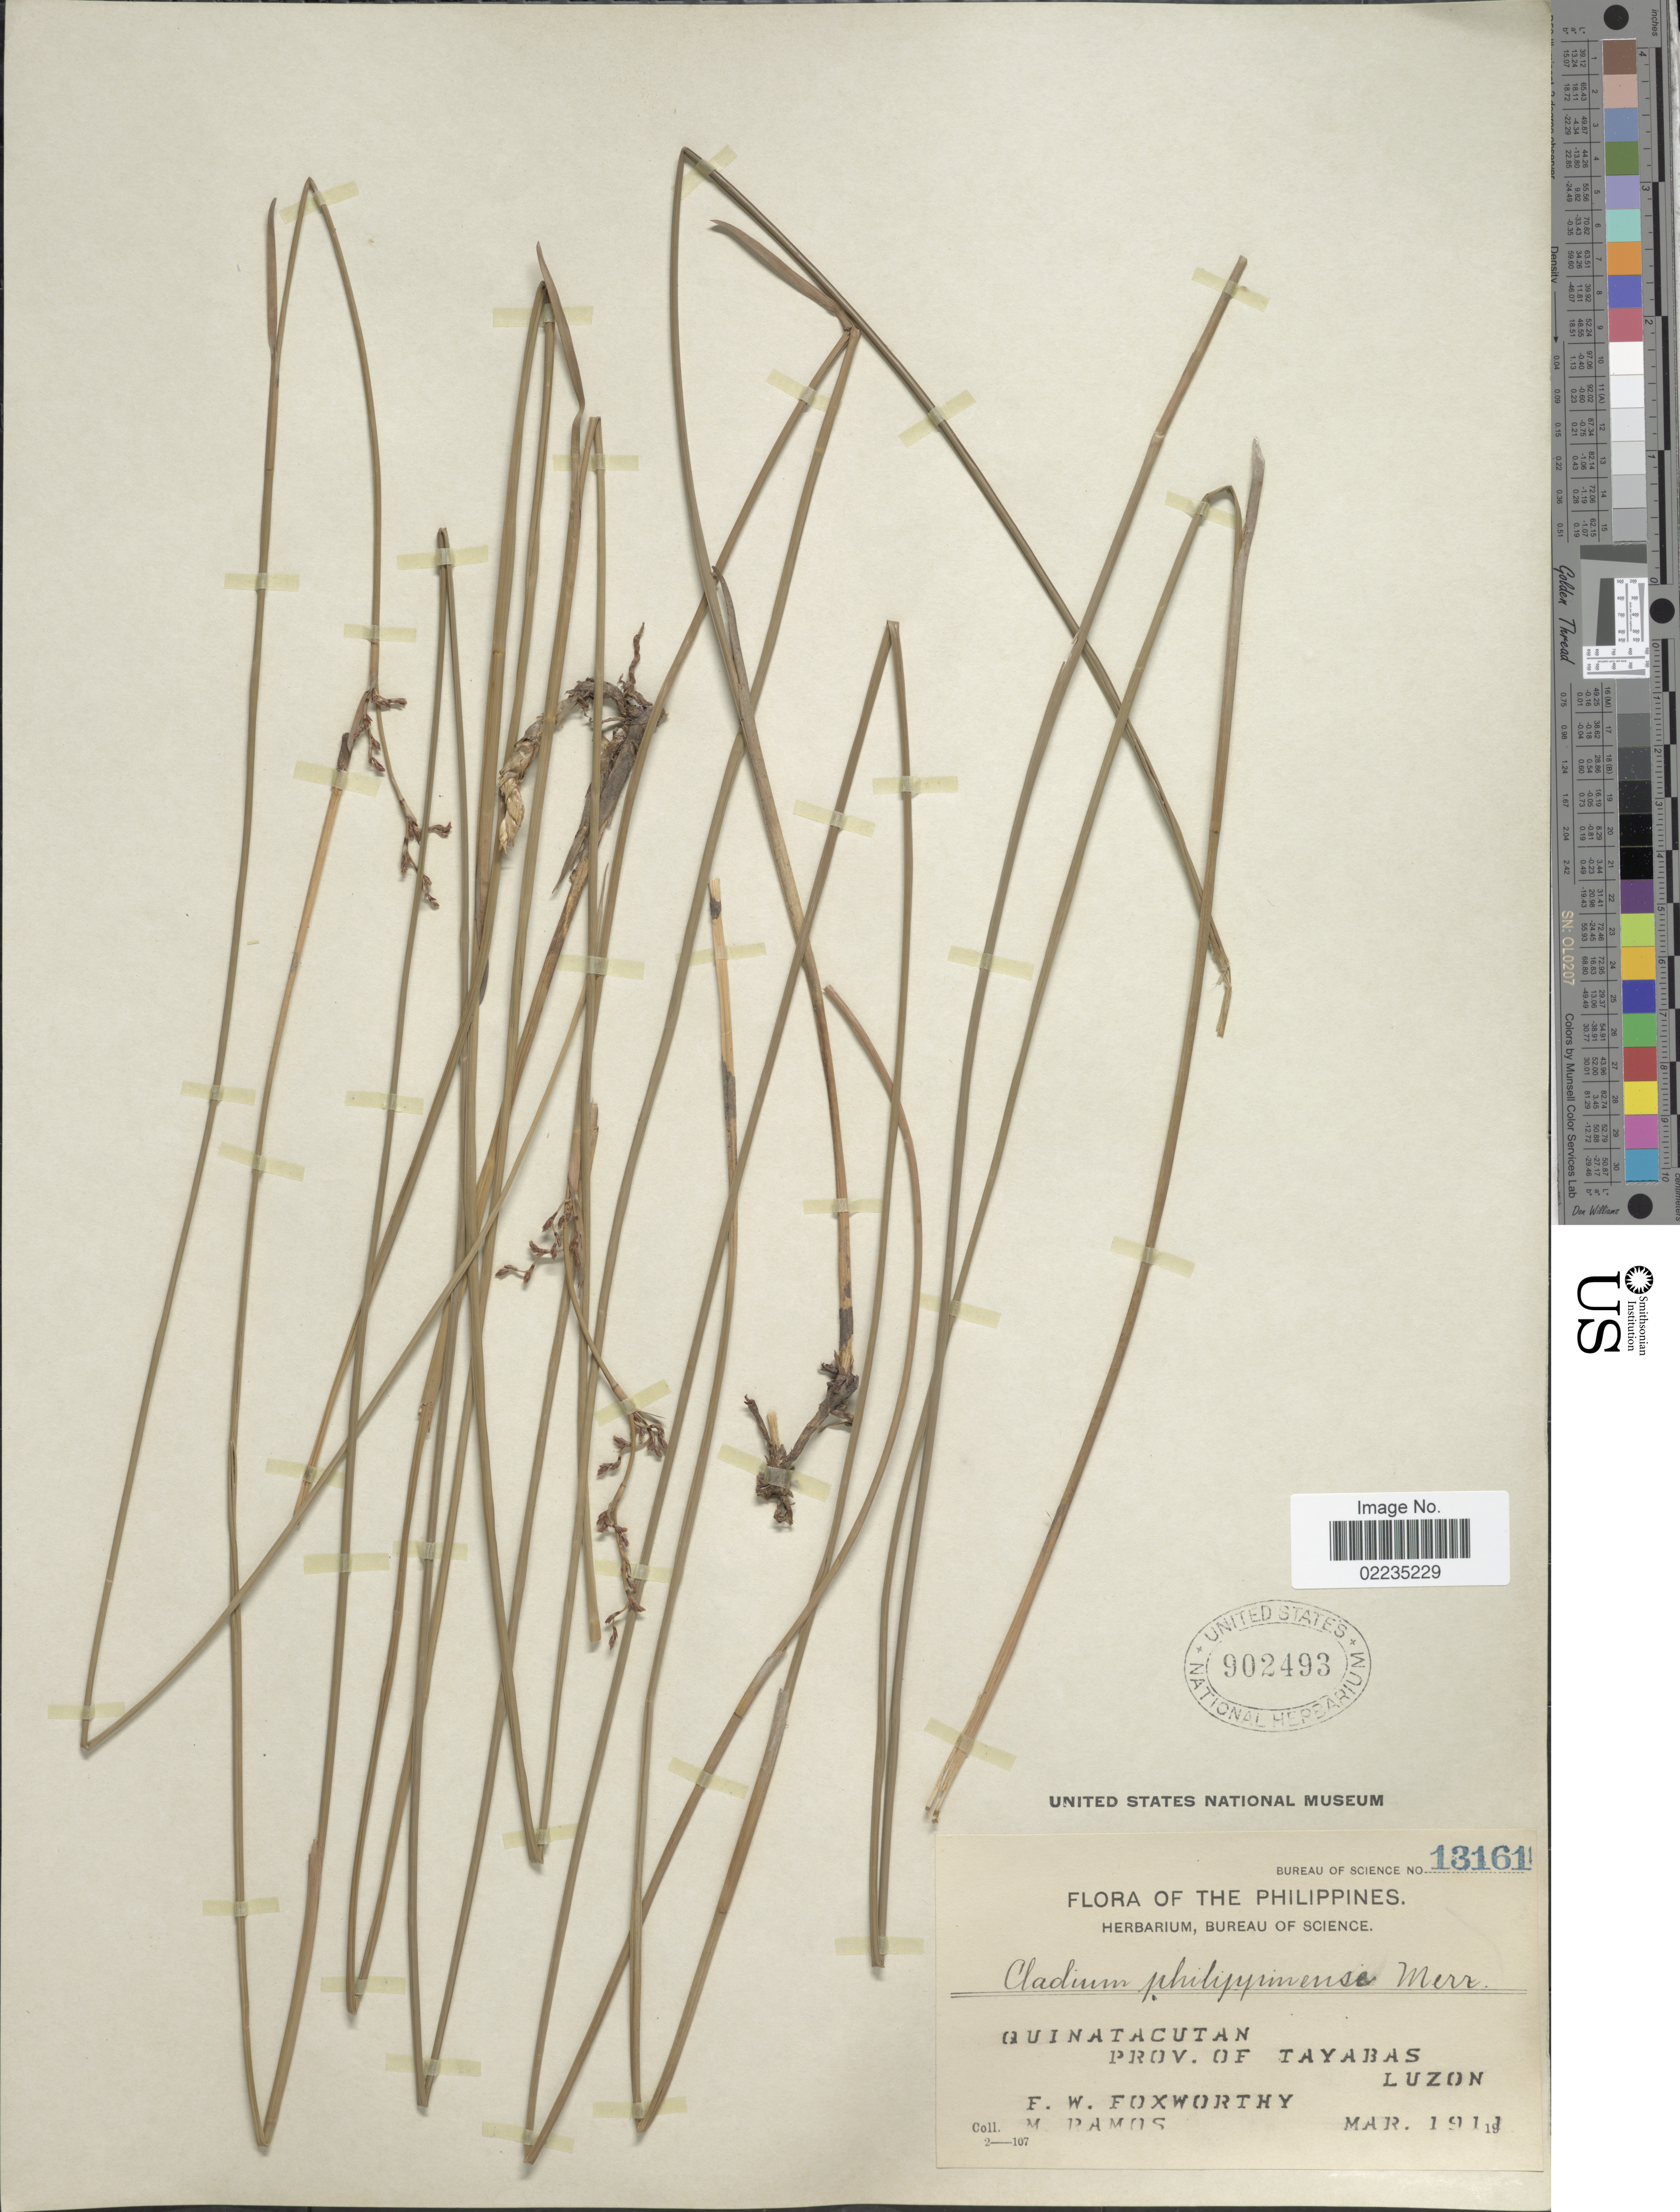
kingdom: Plantae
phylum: Tracheophyta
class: Liliopsida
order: Poales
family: Cyperaceae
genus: Machaerina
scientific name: Machaerina disticha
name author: (C.B. Clarke) T. Koyama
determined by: Strong, Mark T., (BOT), Smithsonian Institution - National Museum of Natural History (UNITED STATES)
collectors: F. W. Foxworthy & M. Ramos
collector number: Bureau of Science 13161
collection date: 1911-03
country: Philippines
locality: Quinatacutan, Prov. of Tayabas, Luzon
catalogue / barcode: US 902493